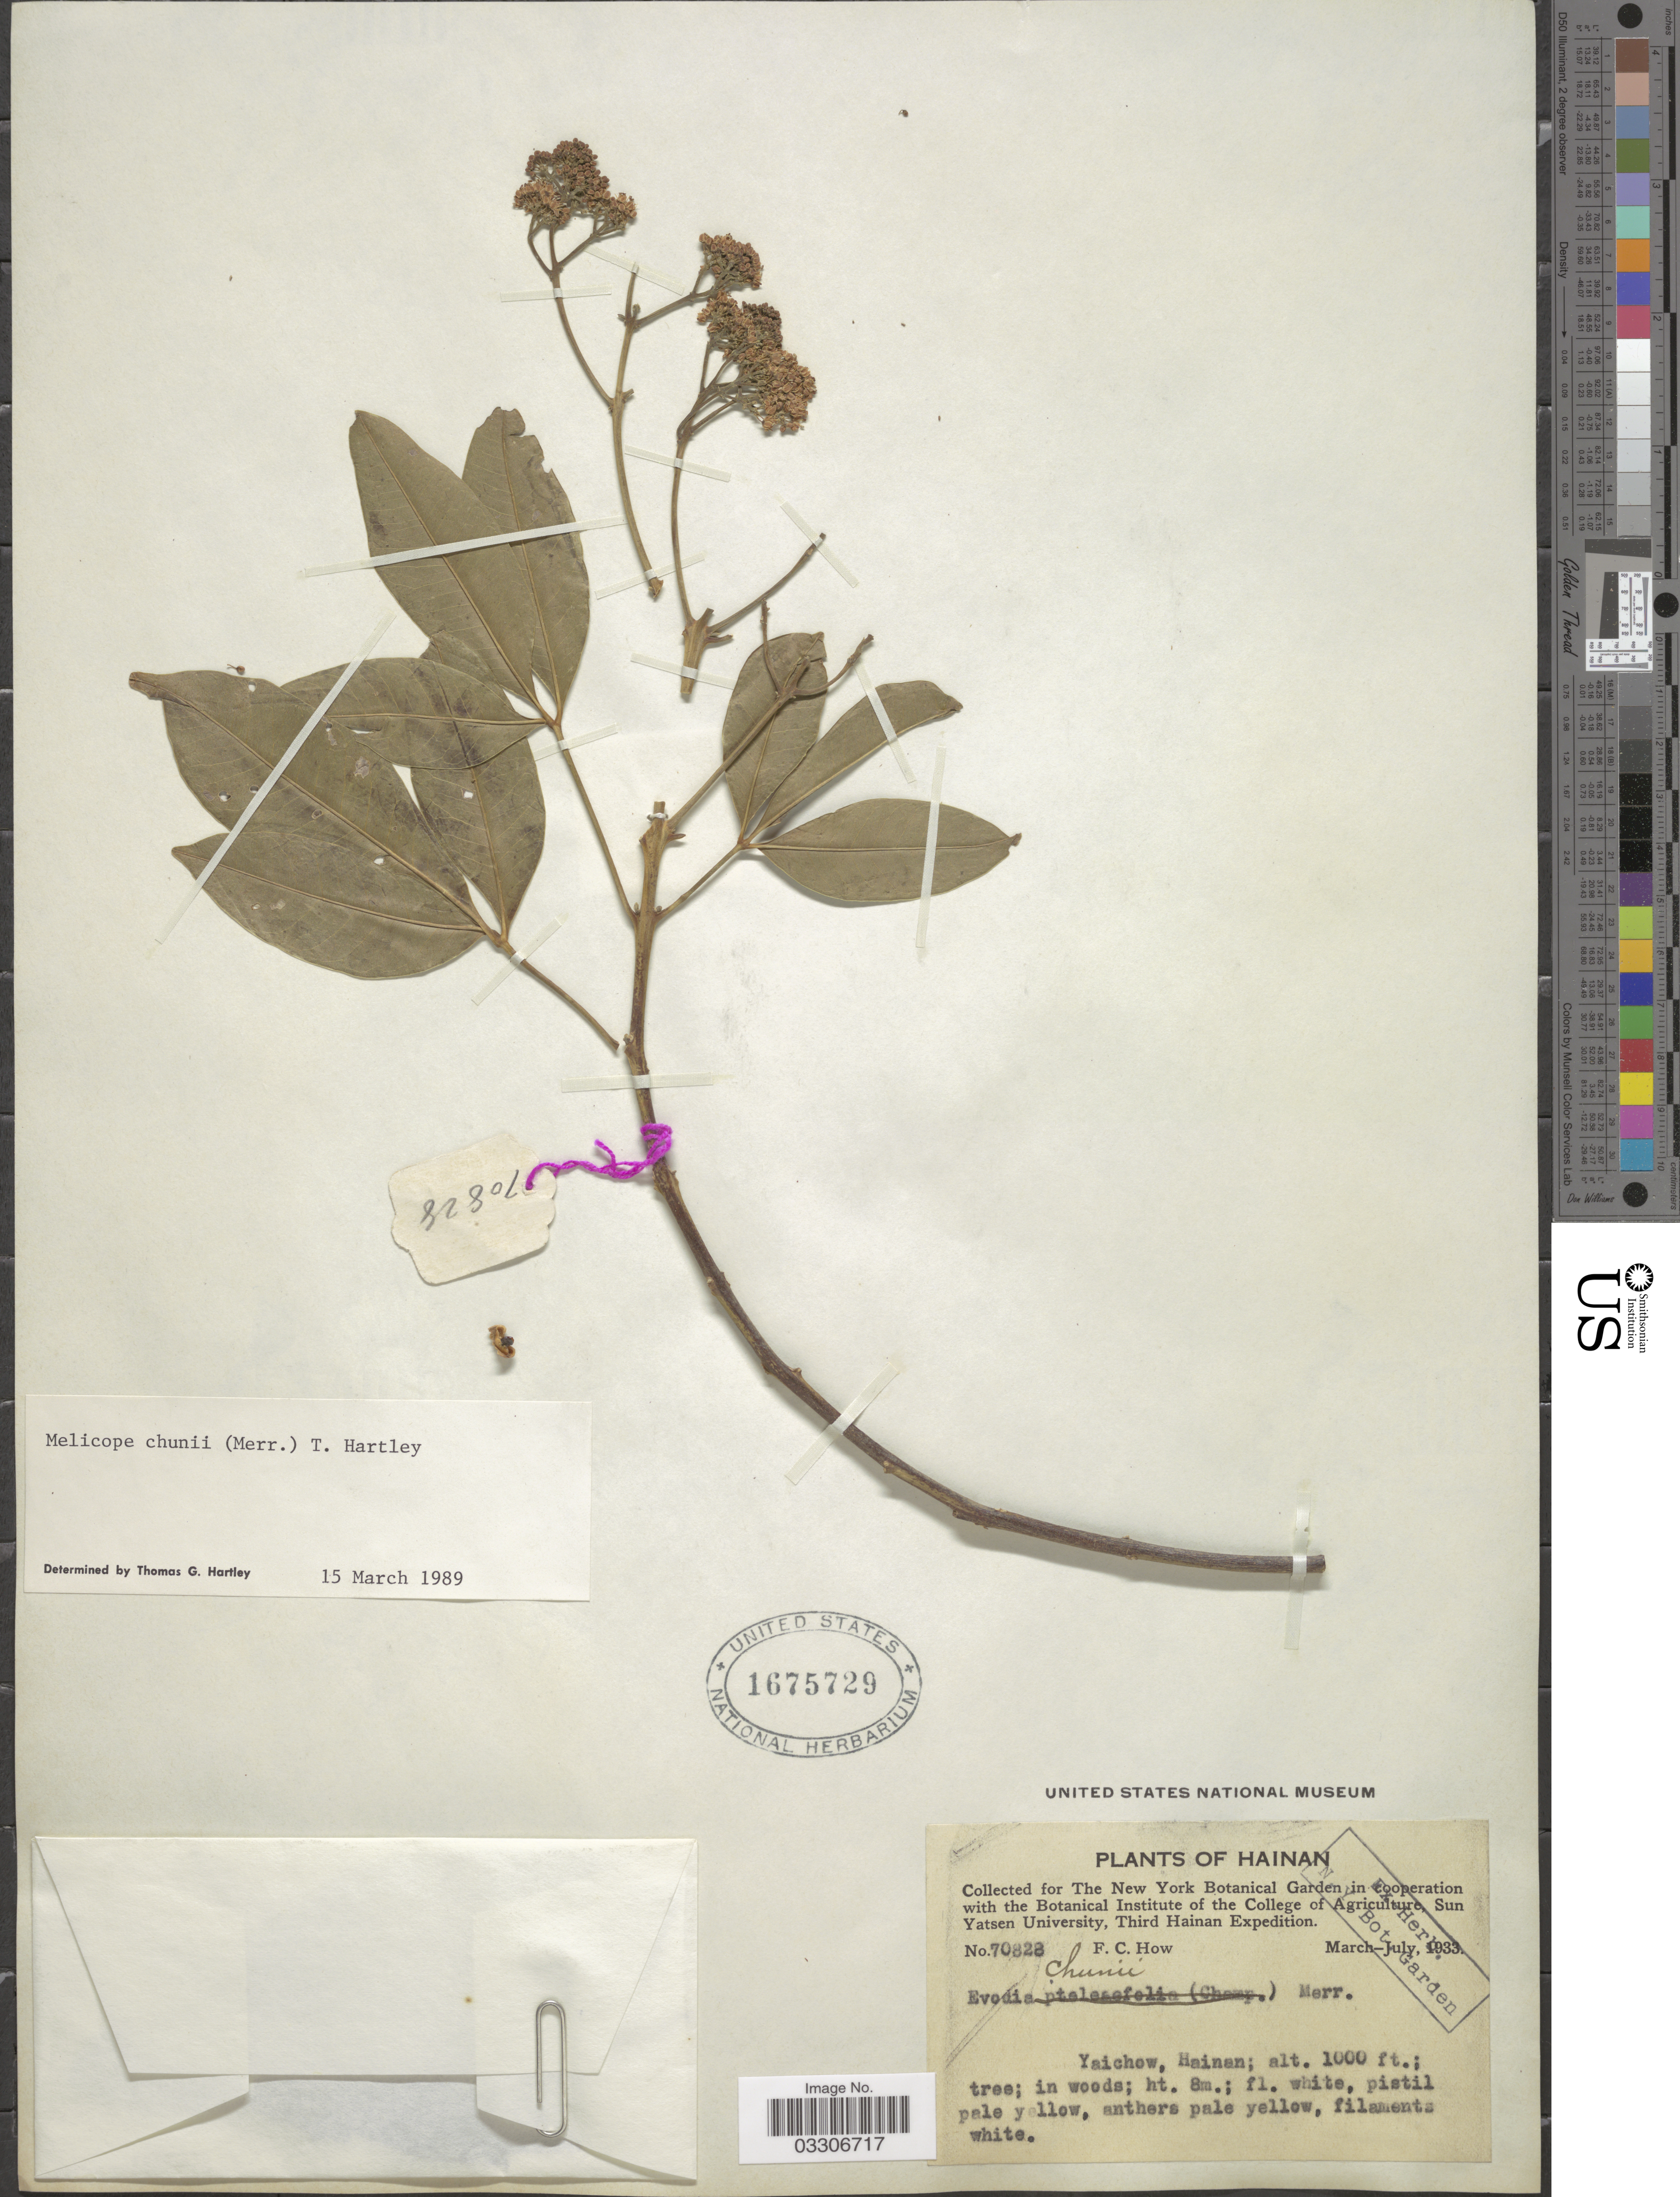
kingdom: Plantae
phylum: Tracheophyta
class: Magnoliopsida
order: Sapindales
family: Rutaceae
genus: Melicope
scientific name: Melicope chunii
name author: T.G. Hartley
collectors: F. C. How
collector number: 70828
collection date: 1933-03/1933-07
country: China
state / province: Hainan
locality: Yaichow.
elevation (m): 305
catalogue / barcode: US 1675729